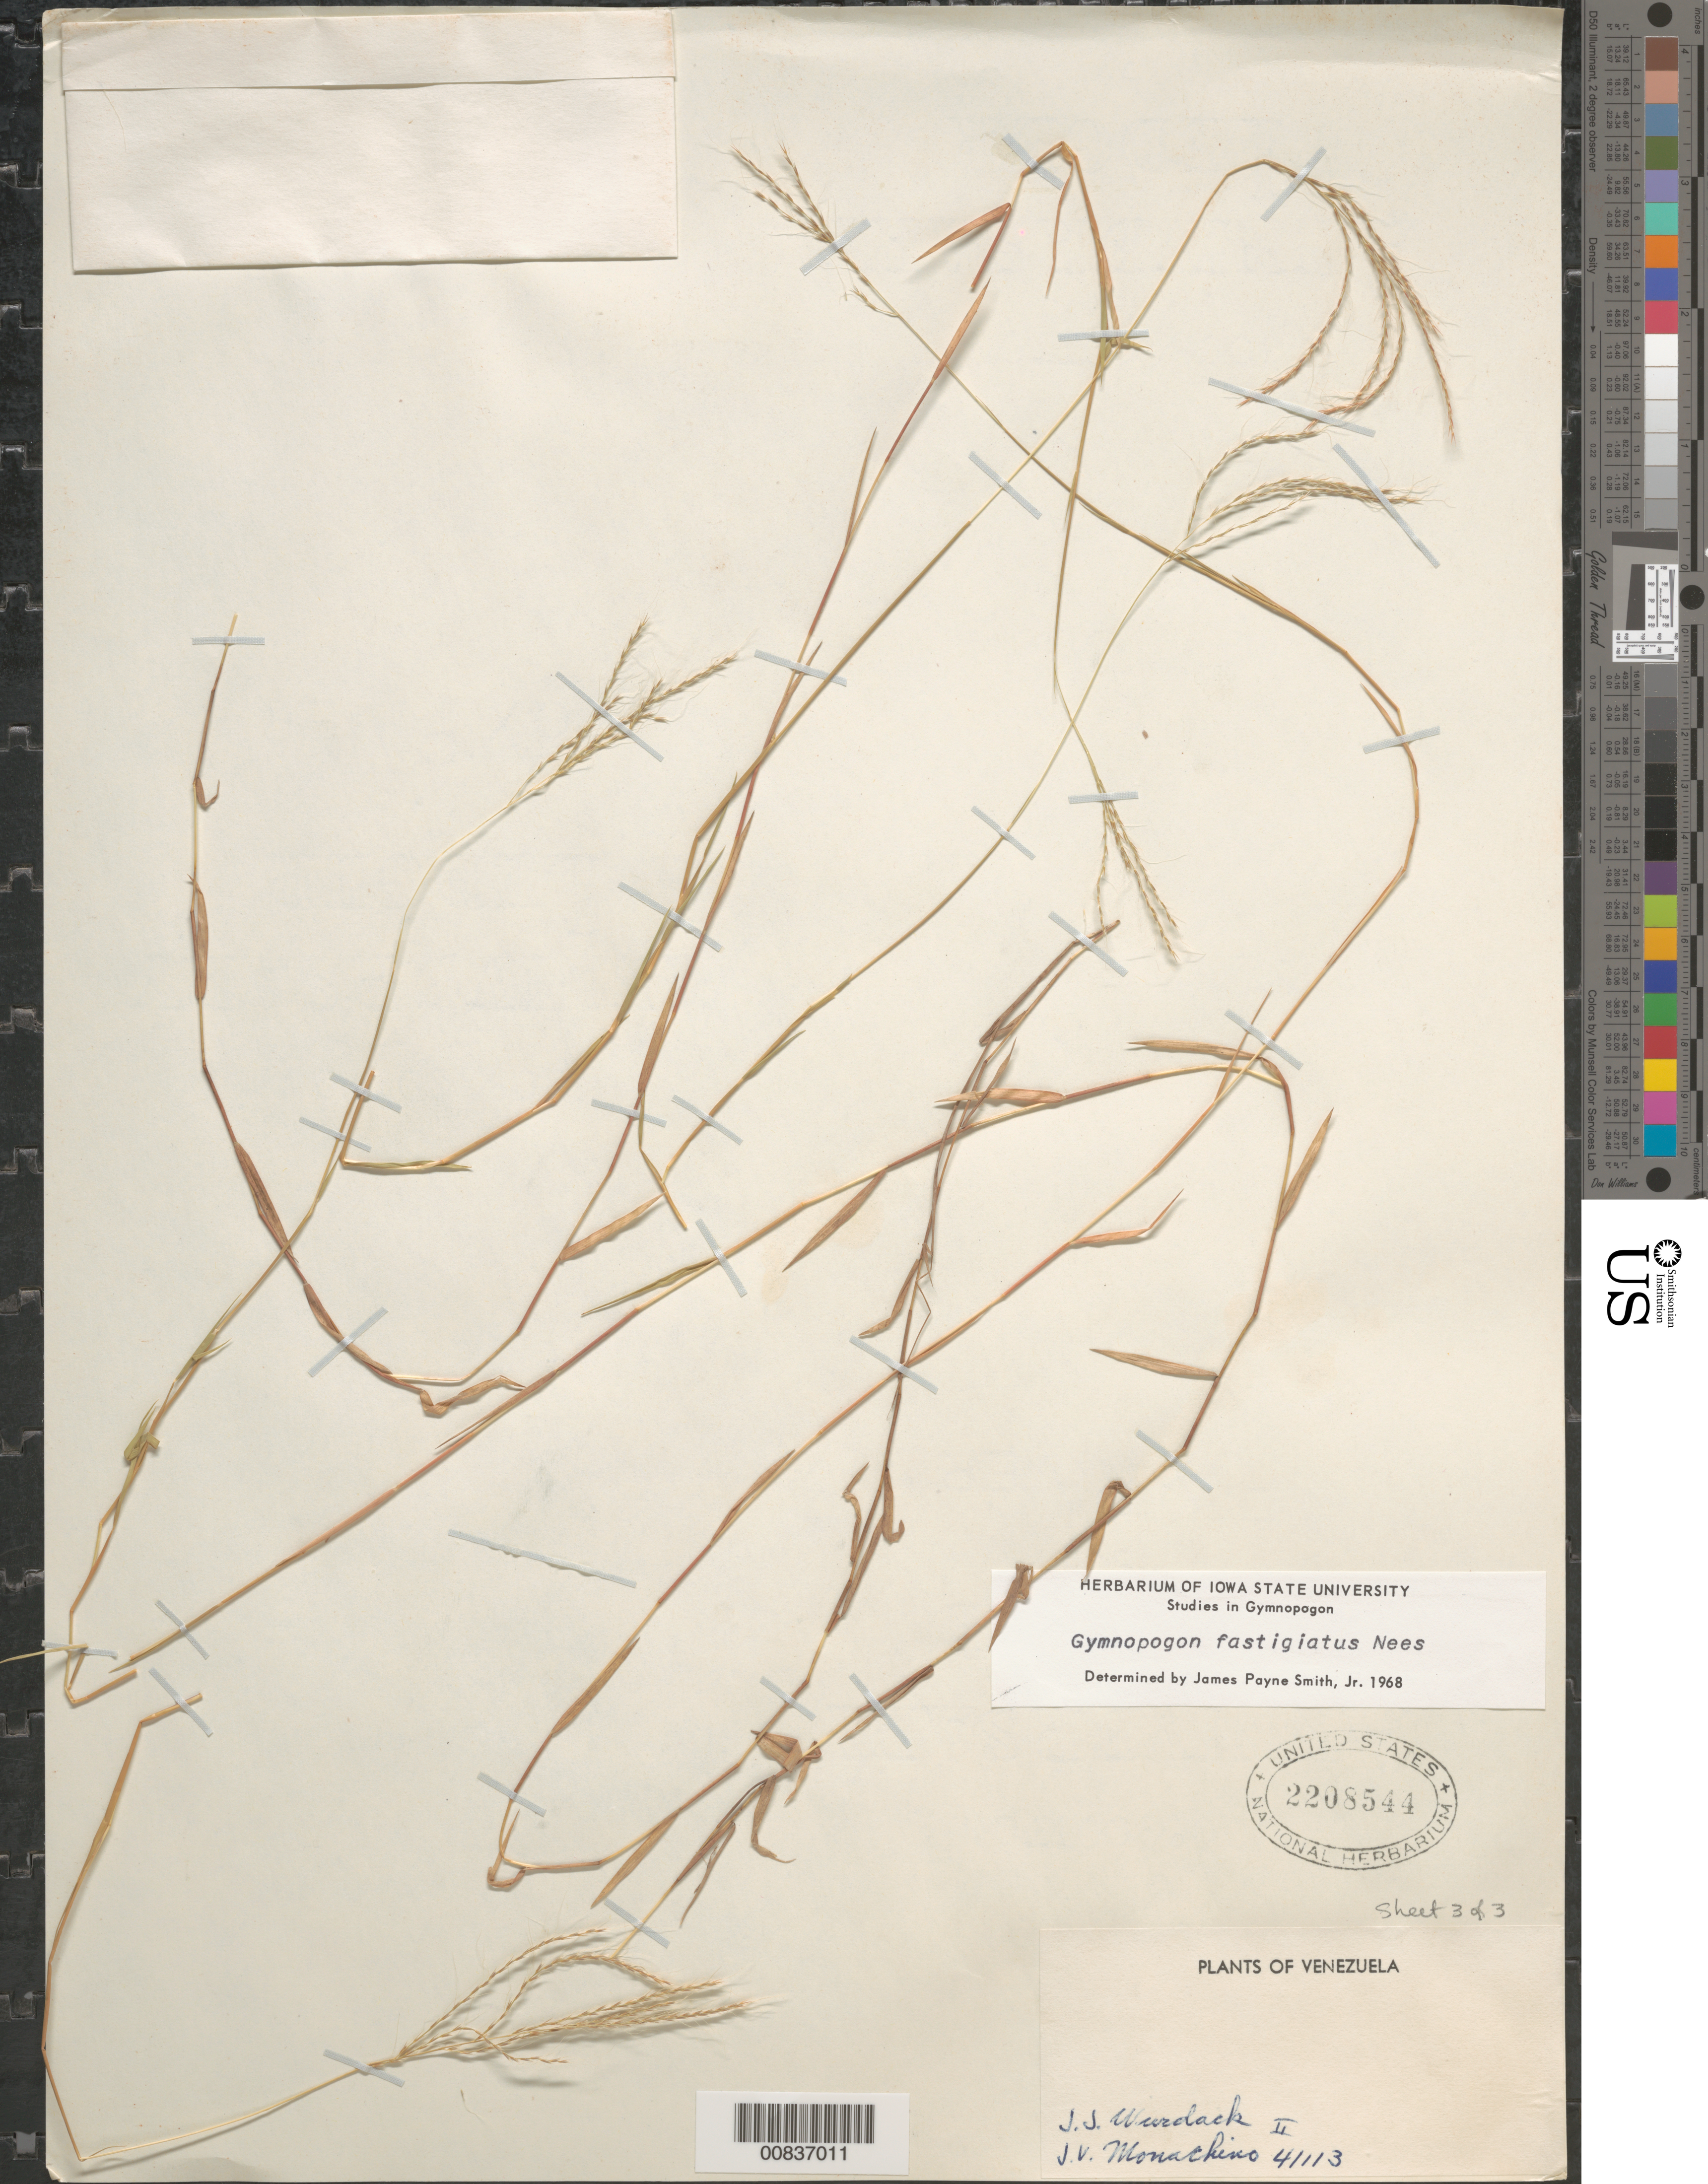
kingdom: Plantae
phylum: Tracheophyta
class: Liliopsida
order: Poales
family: Poaceae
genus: Gymnopogon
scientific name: Gymnopogon fastigiatus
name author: Nees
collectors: J. J. Wurdack & J. V. Monachino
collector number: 41113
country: Venezuela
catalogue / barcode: US 2208544